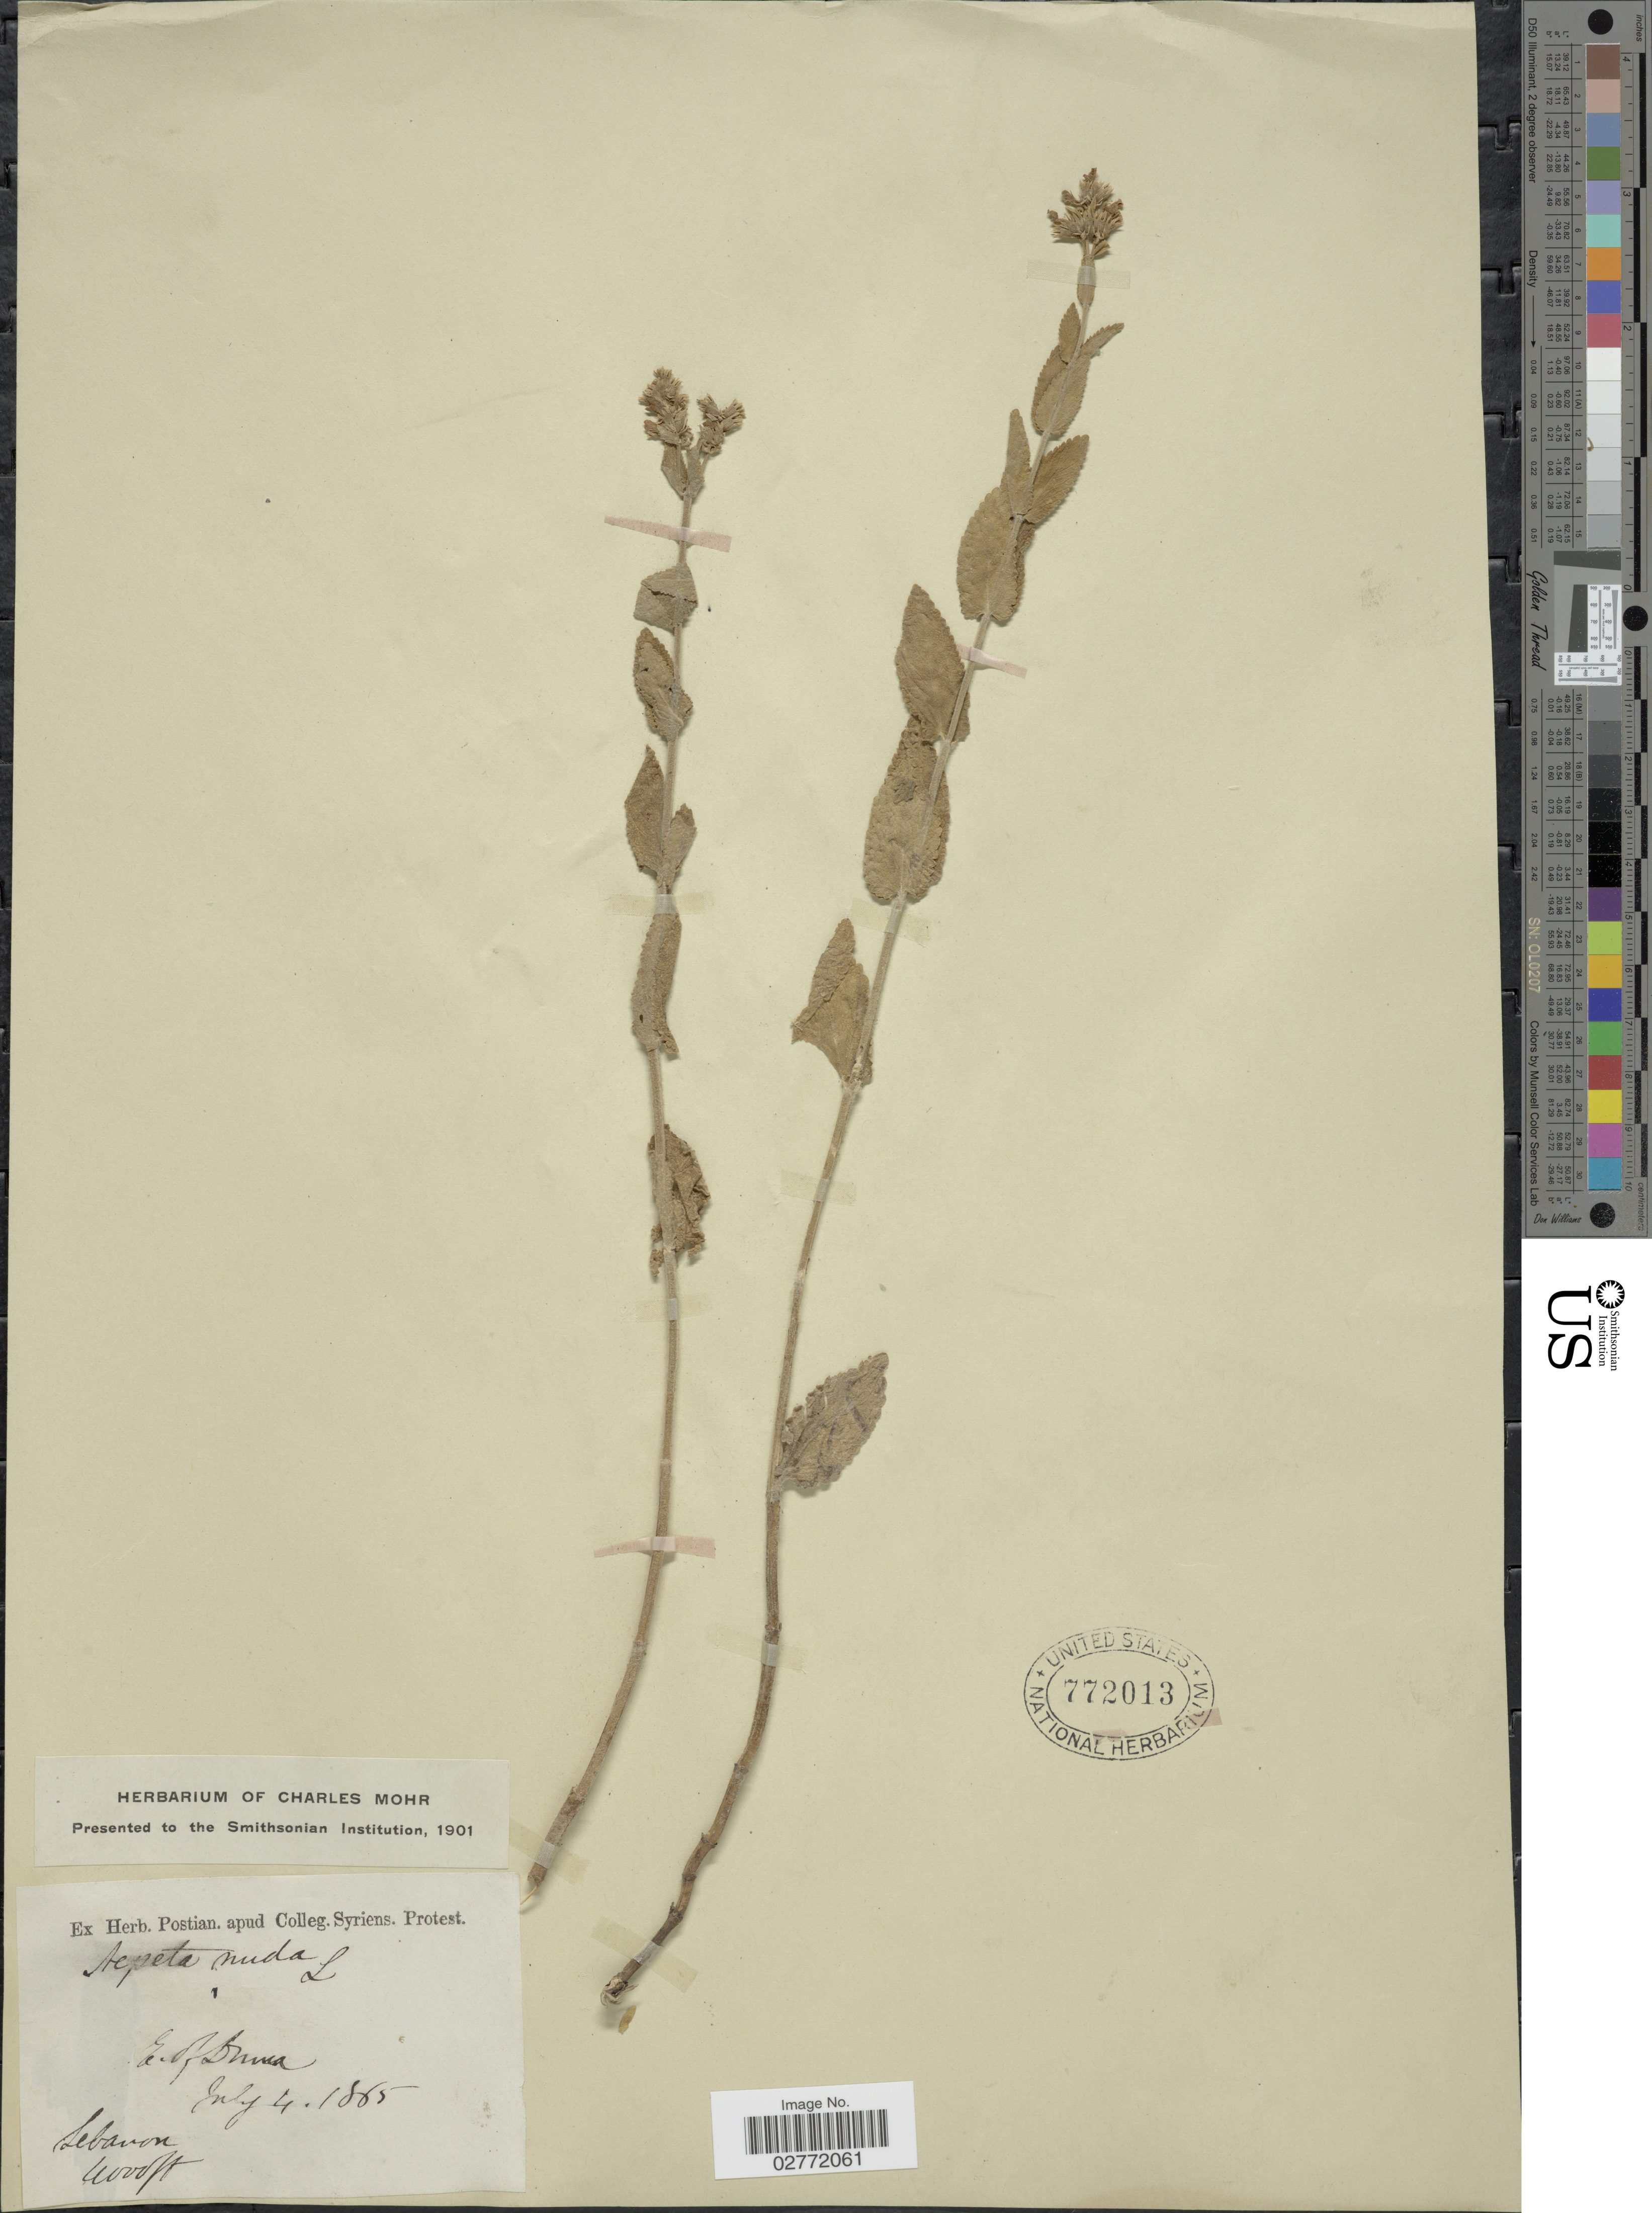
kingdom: Plantae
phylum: Tracheophyta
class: Magnoliopsida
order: Lamiales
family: Lamiaceae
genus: Nepeta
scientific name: Nepeta nuda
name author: L.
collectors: ex herb. Postian. apud Colleg. Syriens. Protest. USE "Fannie P. A. Shepard" (10308853) AS PRIMARY COLLECTOR INSTEAD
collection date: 1865-07-04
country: Lebanon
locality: E. of Duma.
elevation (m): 1219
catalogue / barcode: US 772013